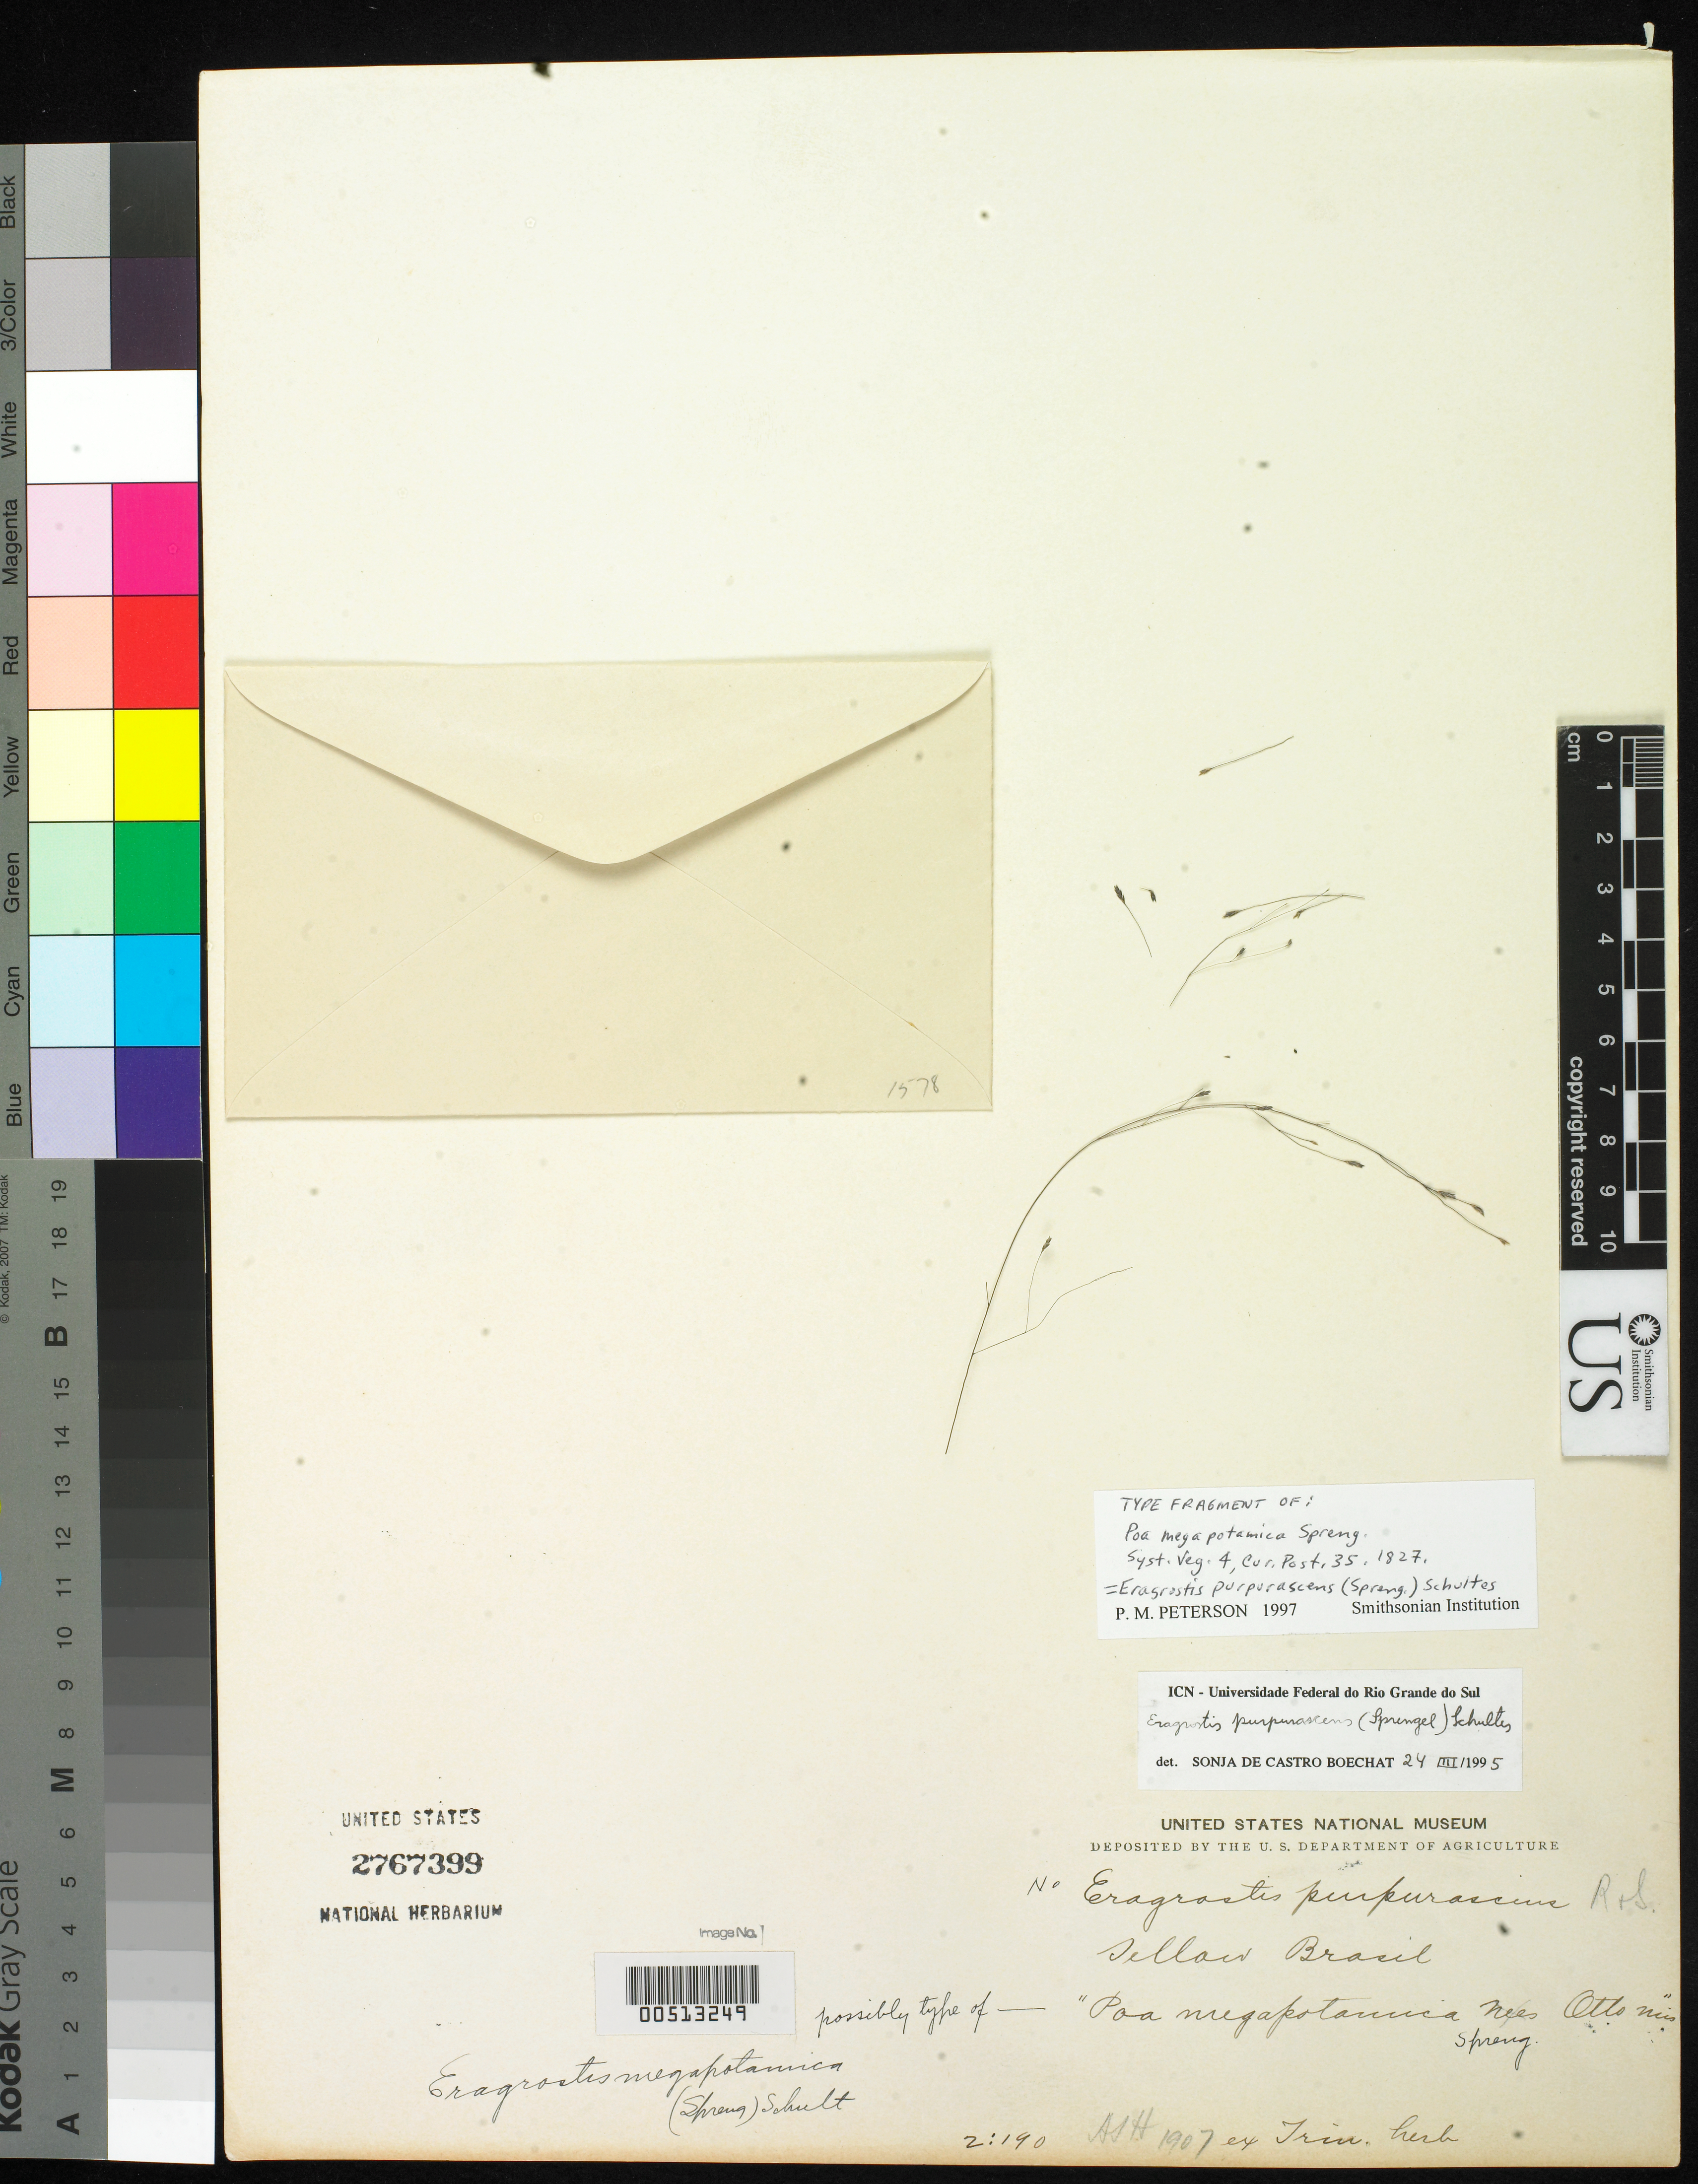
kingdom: Plantae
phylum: Tracheophyta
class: Liliopsida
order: Poales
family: Poaceae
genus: Poa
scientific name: Poa megapotamica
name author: Spreng.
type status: Type Fragment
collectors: F. Sellow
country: Brazil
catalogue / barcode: US 2767399